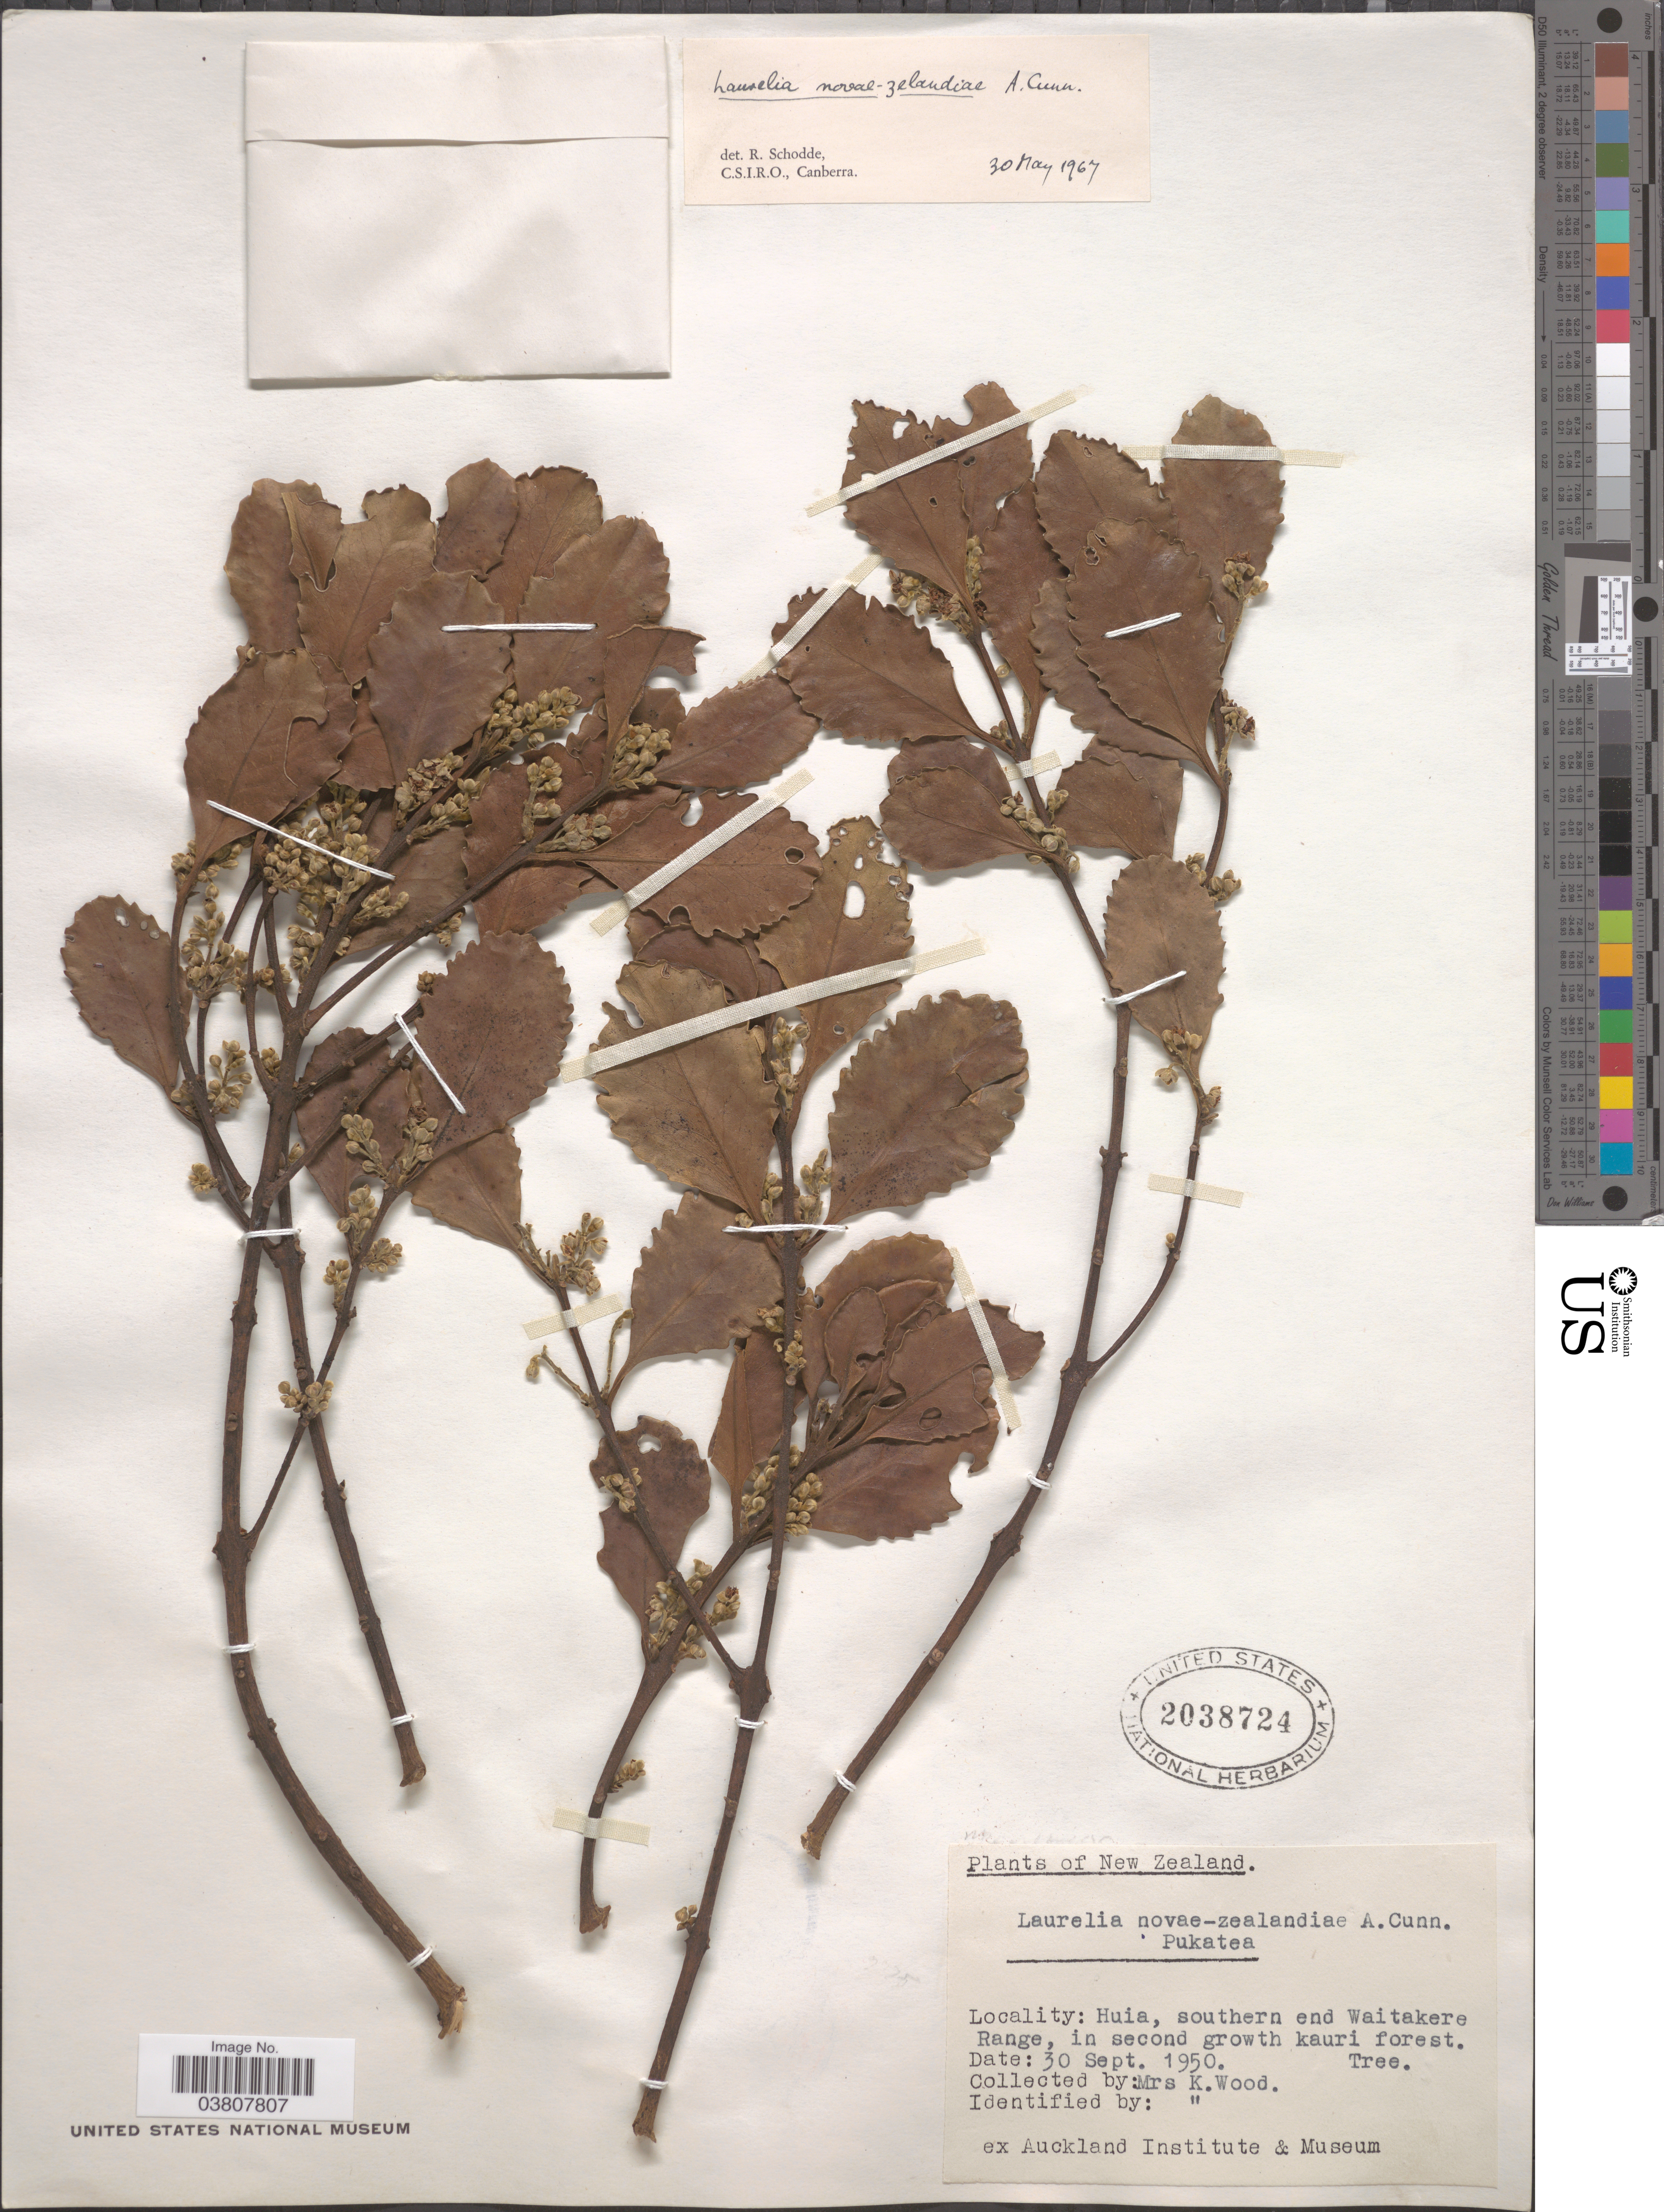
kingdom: Plantae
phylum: Tracheophyta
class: Magnoliopsida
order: Laurales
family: Atherospermataceae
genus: Laurelia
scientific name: Laurelia novae-zealandiae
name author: A. Cunn.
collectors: K. Wood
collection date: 1950-09-30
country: New Zealand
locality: Huia, southern end Waitakere Range.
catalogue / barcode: US 2038724